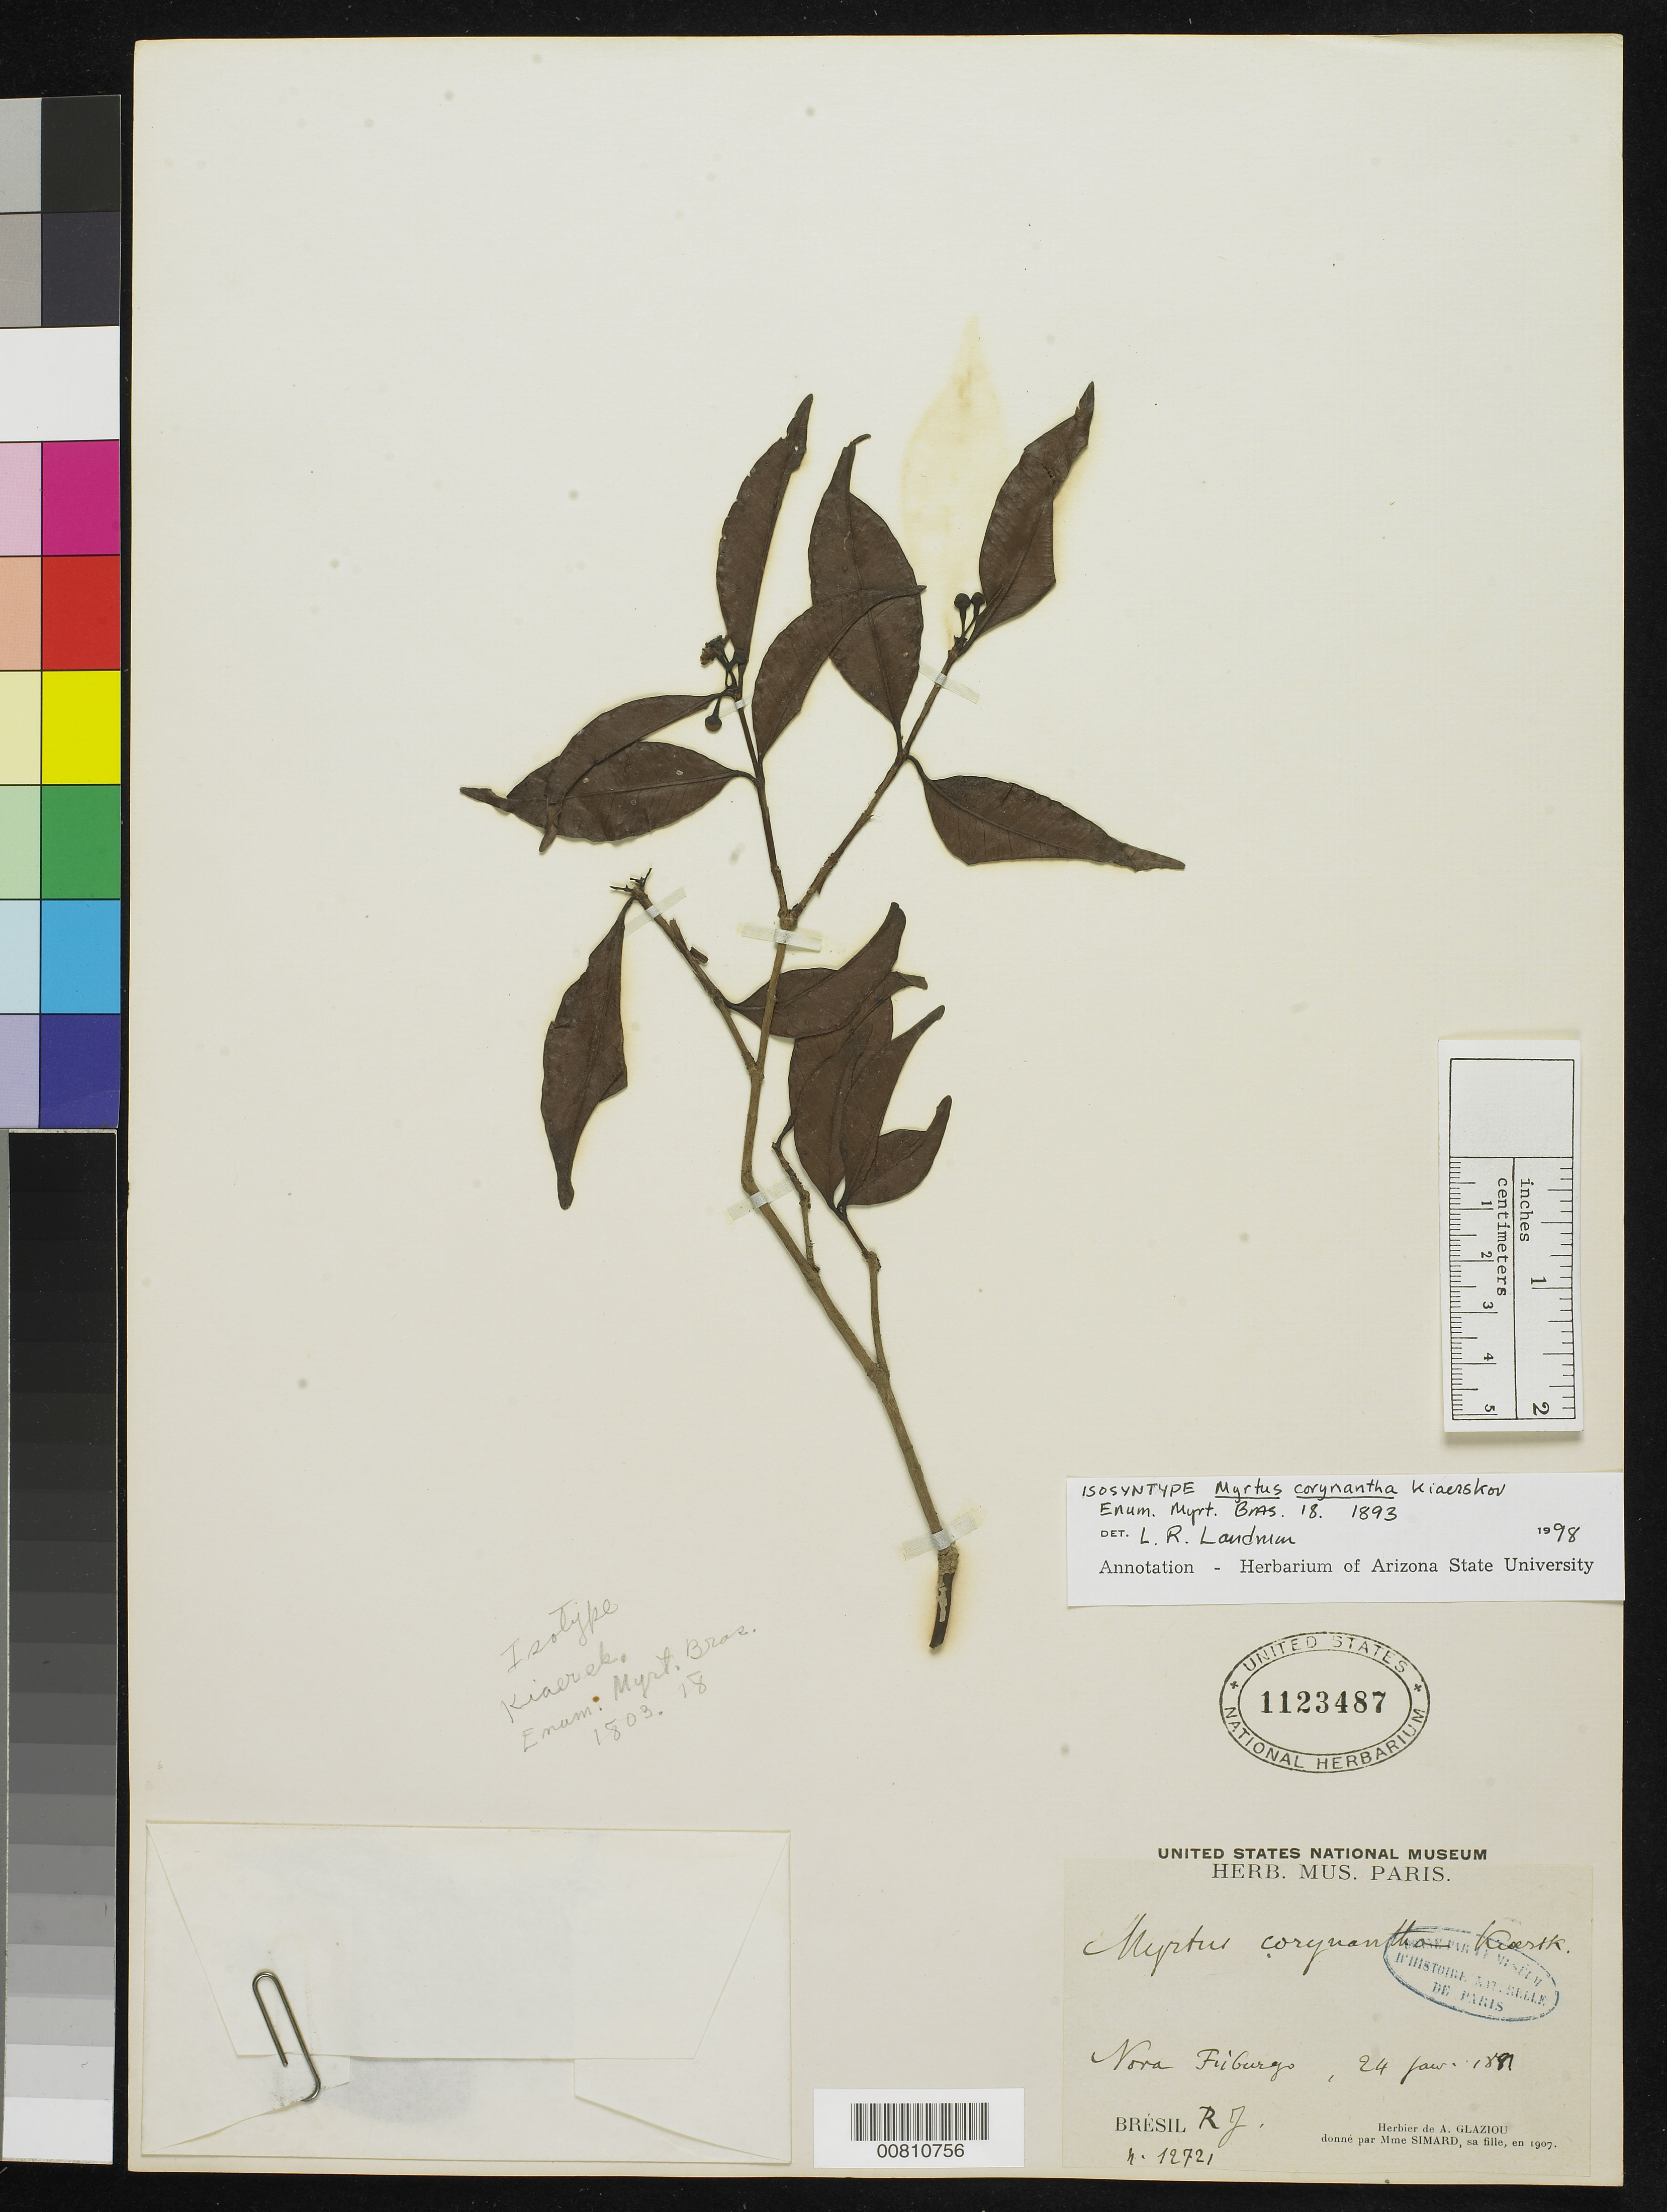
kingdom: Plantae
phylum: Tracheophyta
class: Magnoliopsida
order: Myrtales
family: Myrtaceae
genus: Myrtus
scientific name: Myrtus corynantha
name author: Kiaersk.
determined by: Landrum, L. R.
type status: Isosyntype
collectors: A. F. M. Glaziou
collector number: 12721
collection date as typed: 24 Jan 1891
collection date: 1891-01-24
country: Brazil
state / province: Minas Gerais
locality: Nova Friburgo.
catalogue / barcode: US 1123487